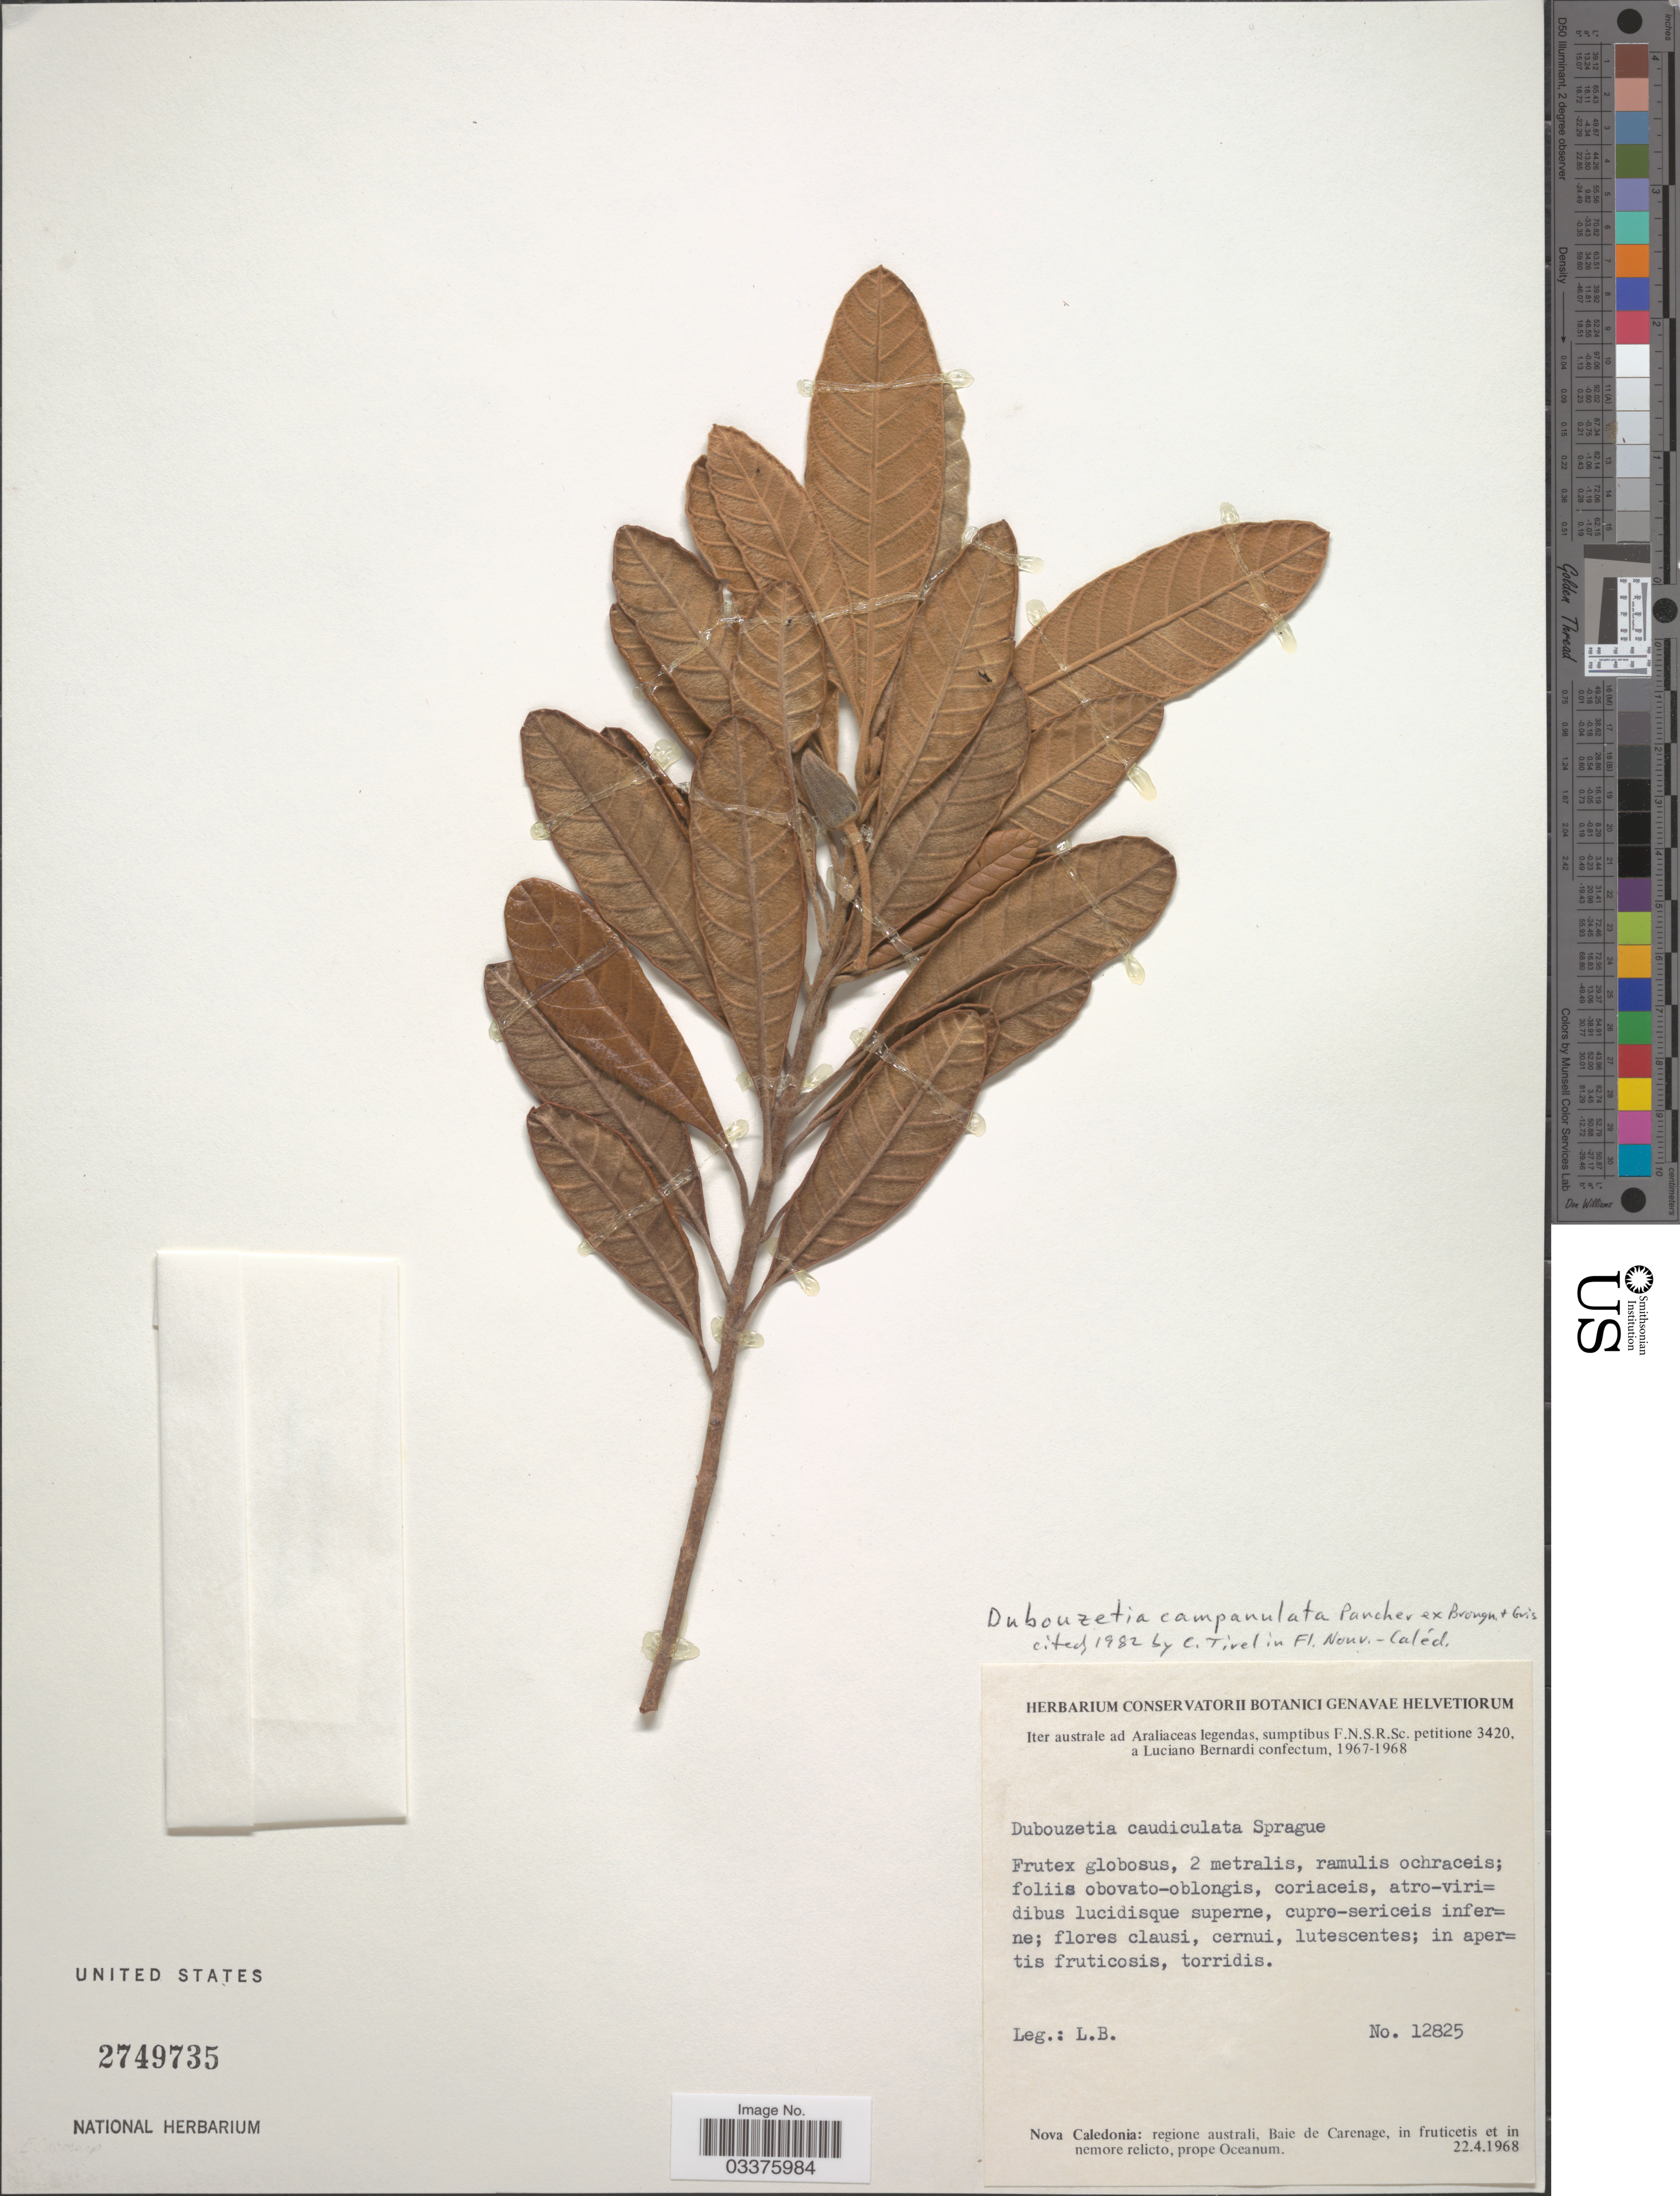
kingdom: Plantae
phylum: Tracheophyta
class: Magnoliopsida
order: Oxalidales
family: Elaeocarpaceae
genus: Dubouzetia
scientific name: Dubouzetia campanulata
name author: Pancher ex Brongn. & Gris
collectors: L. Bernardi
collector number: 12825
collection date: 1968-04-22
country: New Caledonia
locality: Nova Caledonia: regione australi, Baie de Carenage, in fruticetis et in nemore relicto, prope Occanum.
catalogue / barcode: US 2749735